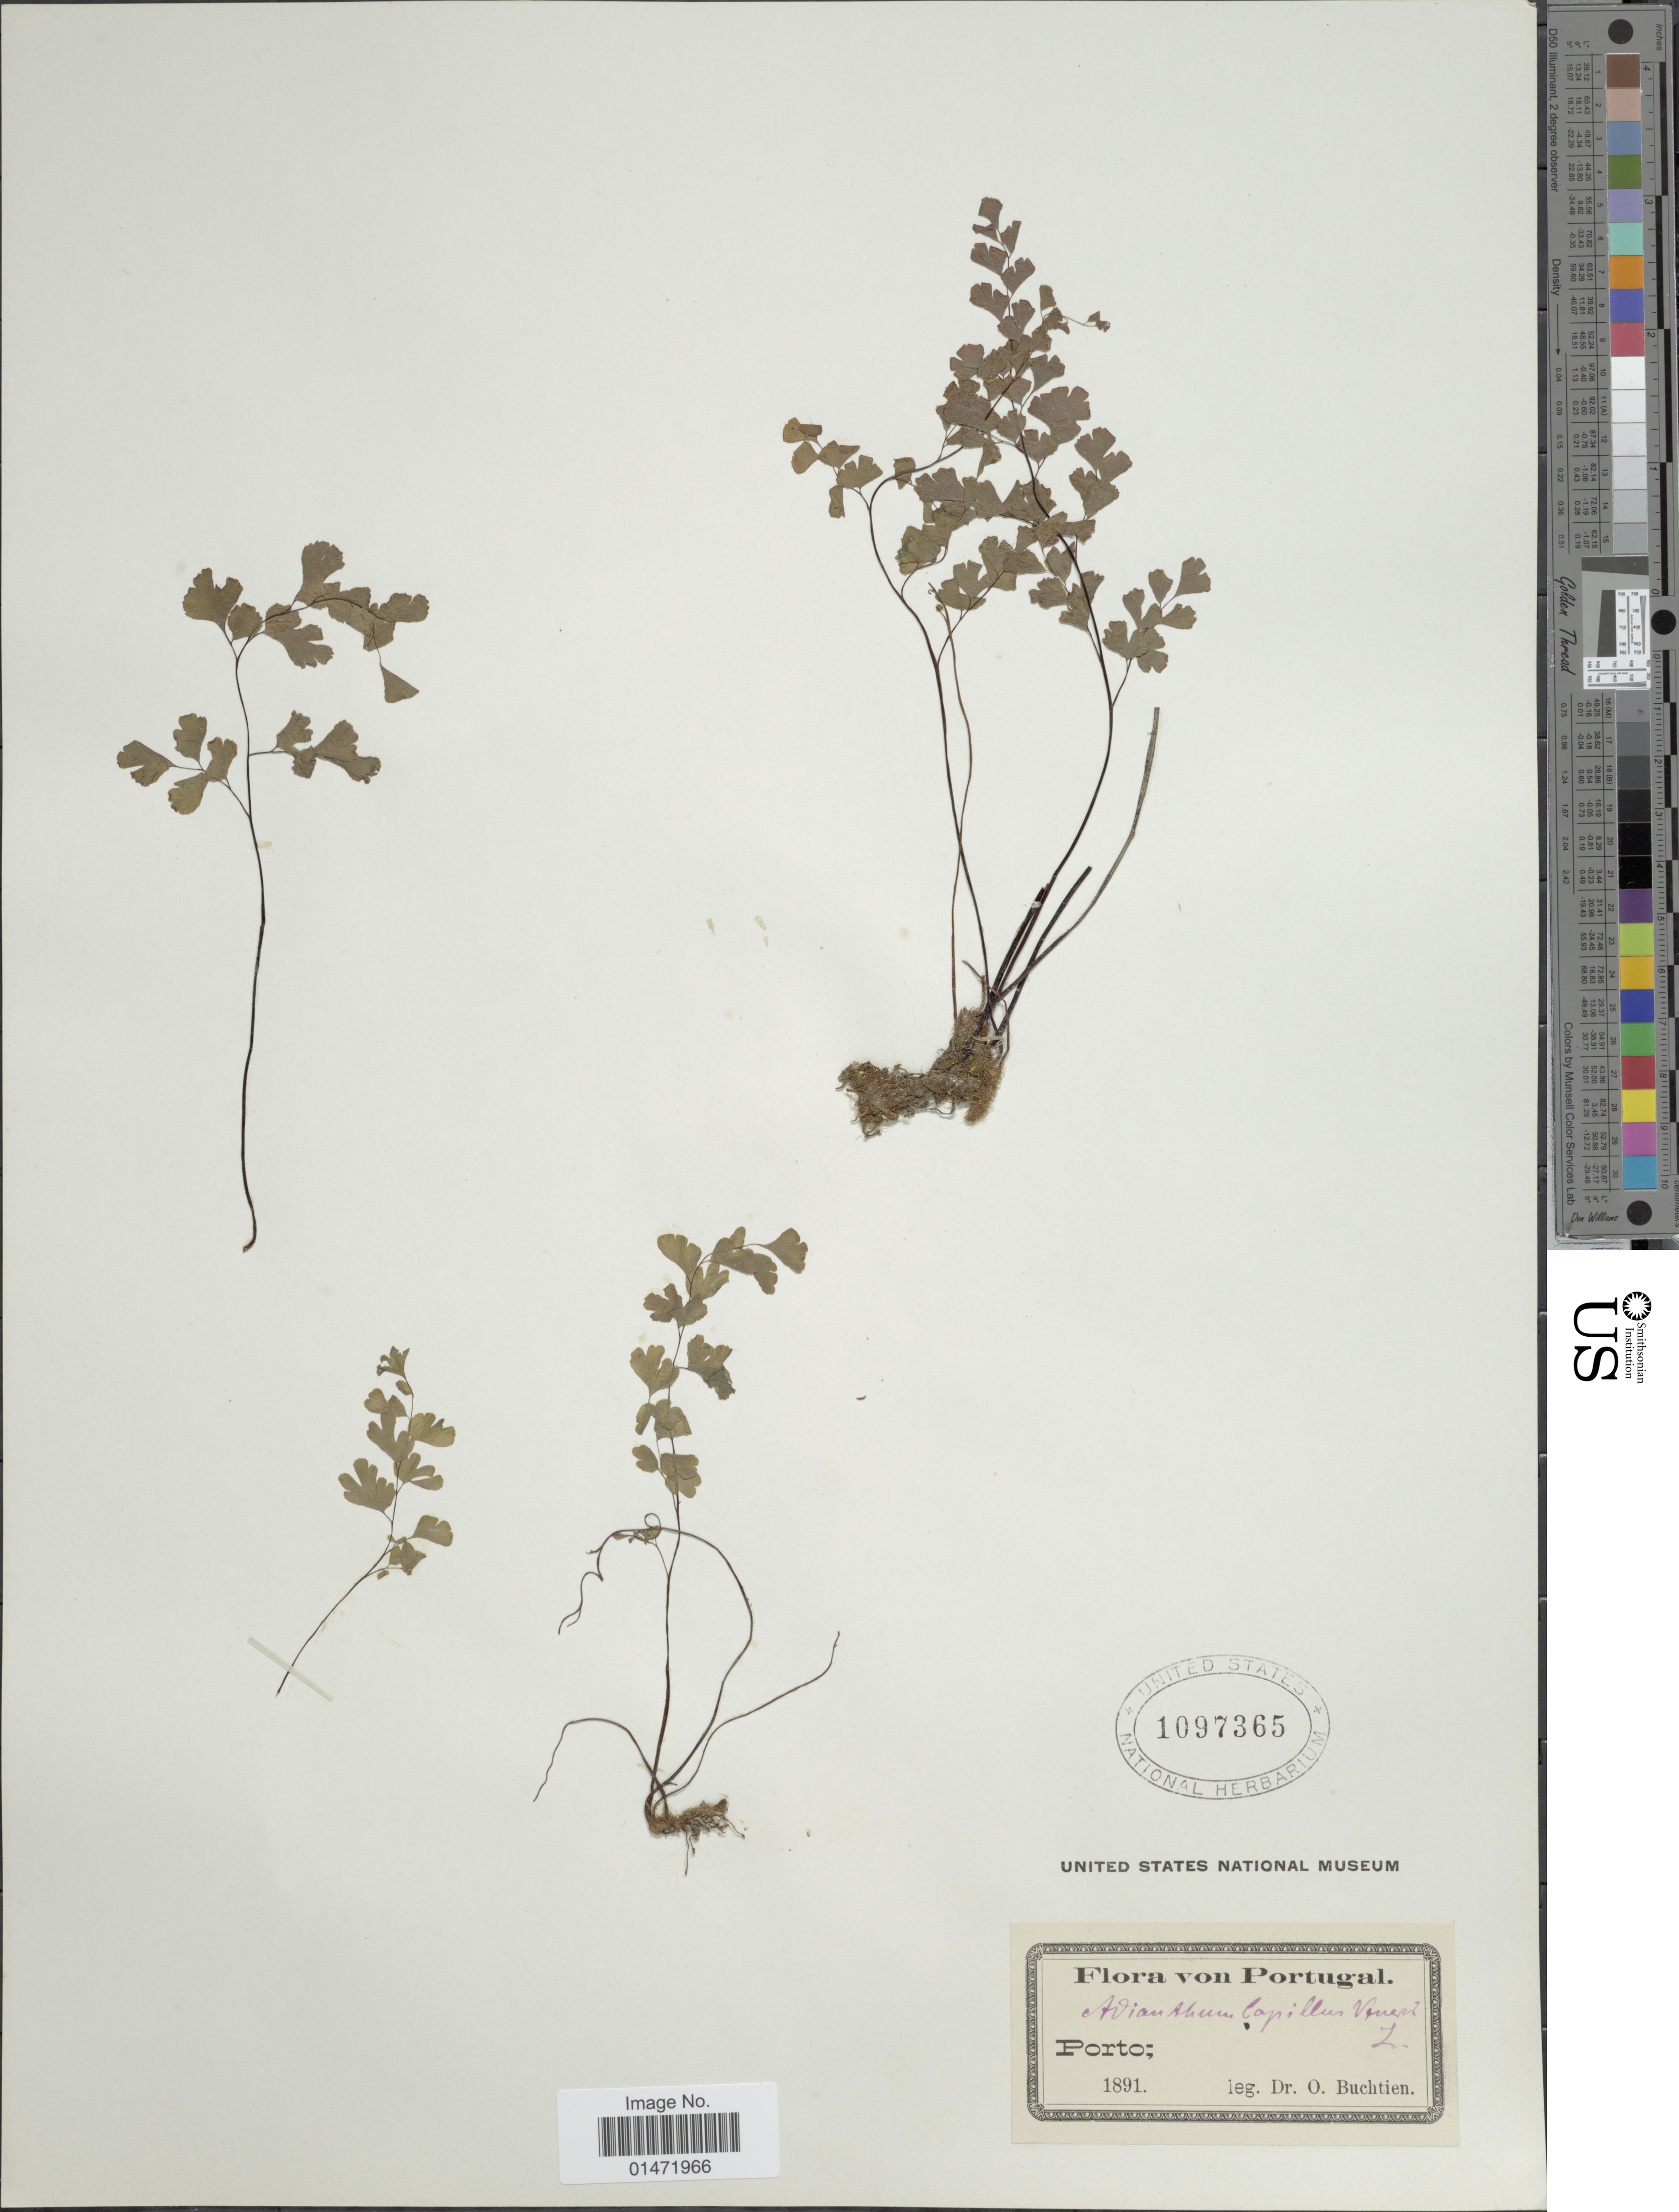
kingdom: Plantae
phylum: Tracheophyta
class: Polypodiopsida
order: Polypodiales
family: Pteridaceae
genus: Adiantum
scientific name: Adiantum capillus-veneris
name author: L.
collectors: O. Buchtien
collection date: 1891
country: Portugal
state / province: Porto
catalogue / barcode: US 1097365